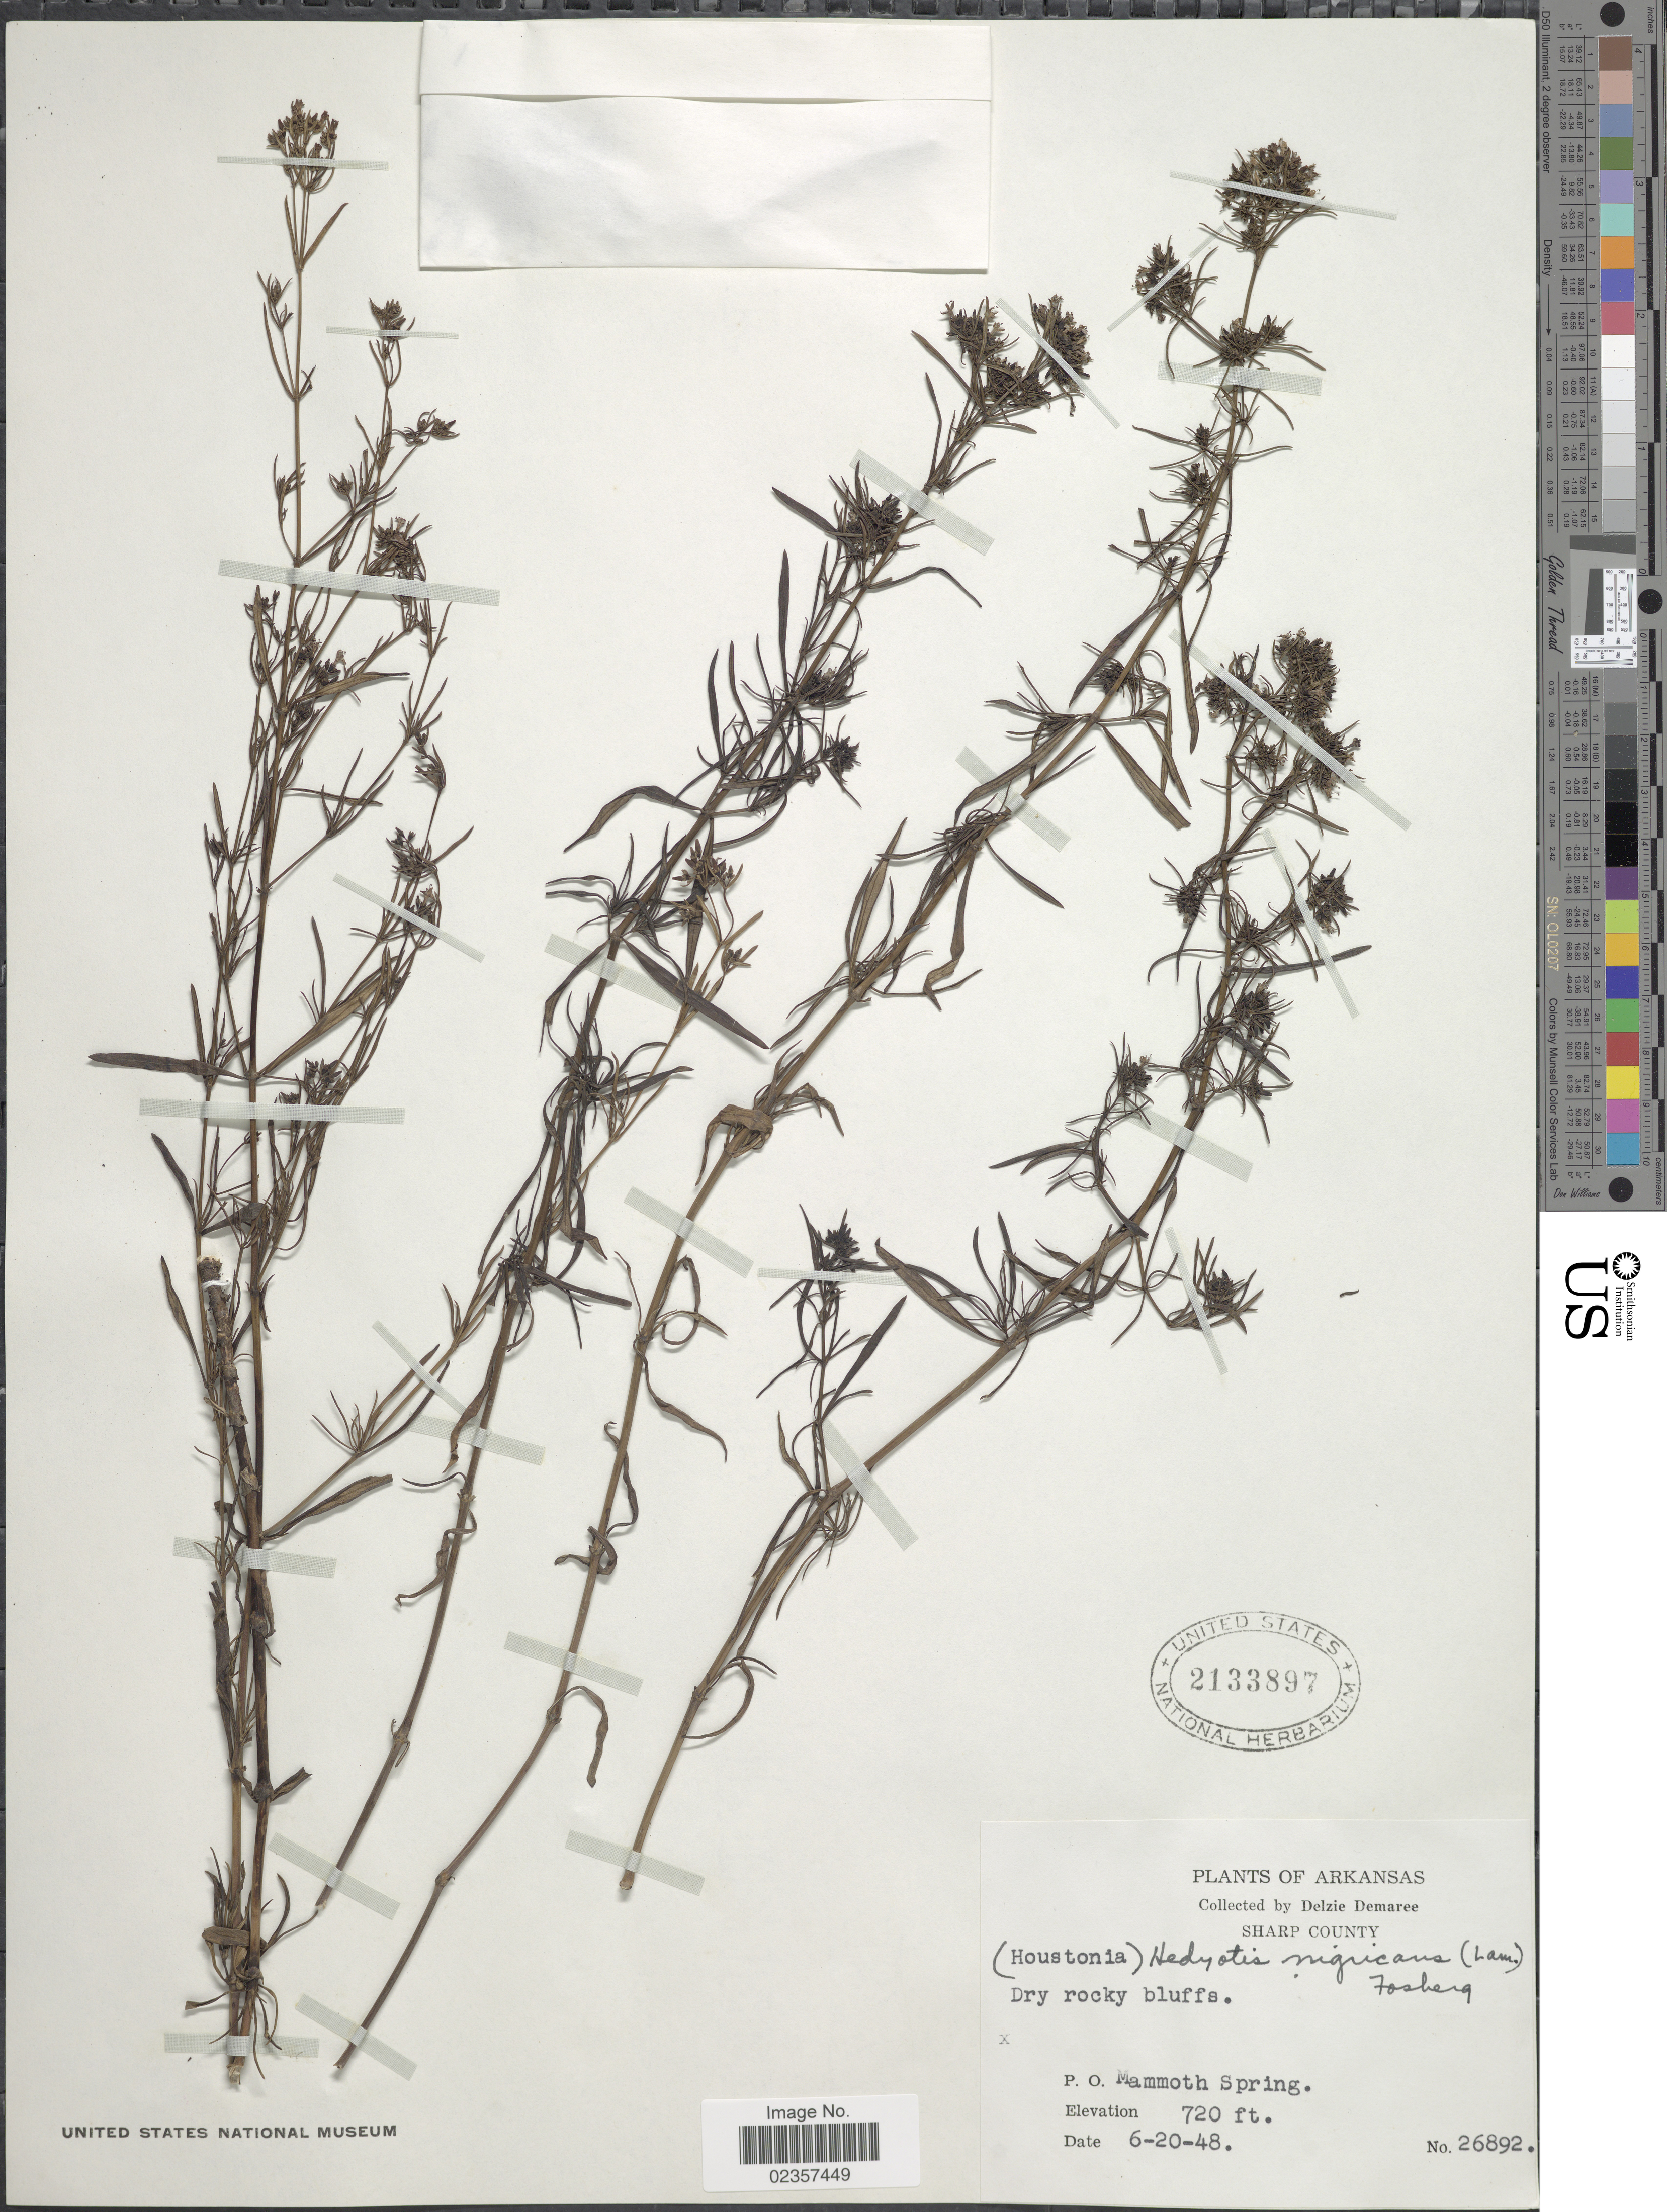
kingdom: Plantae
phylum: Tracheophyta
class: Magnoliopsida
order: Gentianales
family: Rubiaceae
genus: Houstonia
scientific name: Houstonia nigricans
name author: (Lam.) Fernald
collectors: D. Demaree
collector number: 26892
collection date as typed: Transcribed d/m/y: 20/6/48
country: United States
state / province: Arkansas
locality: Sharp County. P. O. Mammoth Springs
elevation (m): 219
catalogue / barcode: US 2133897